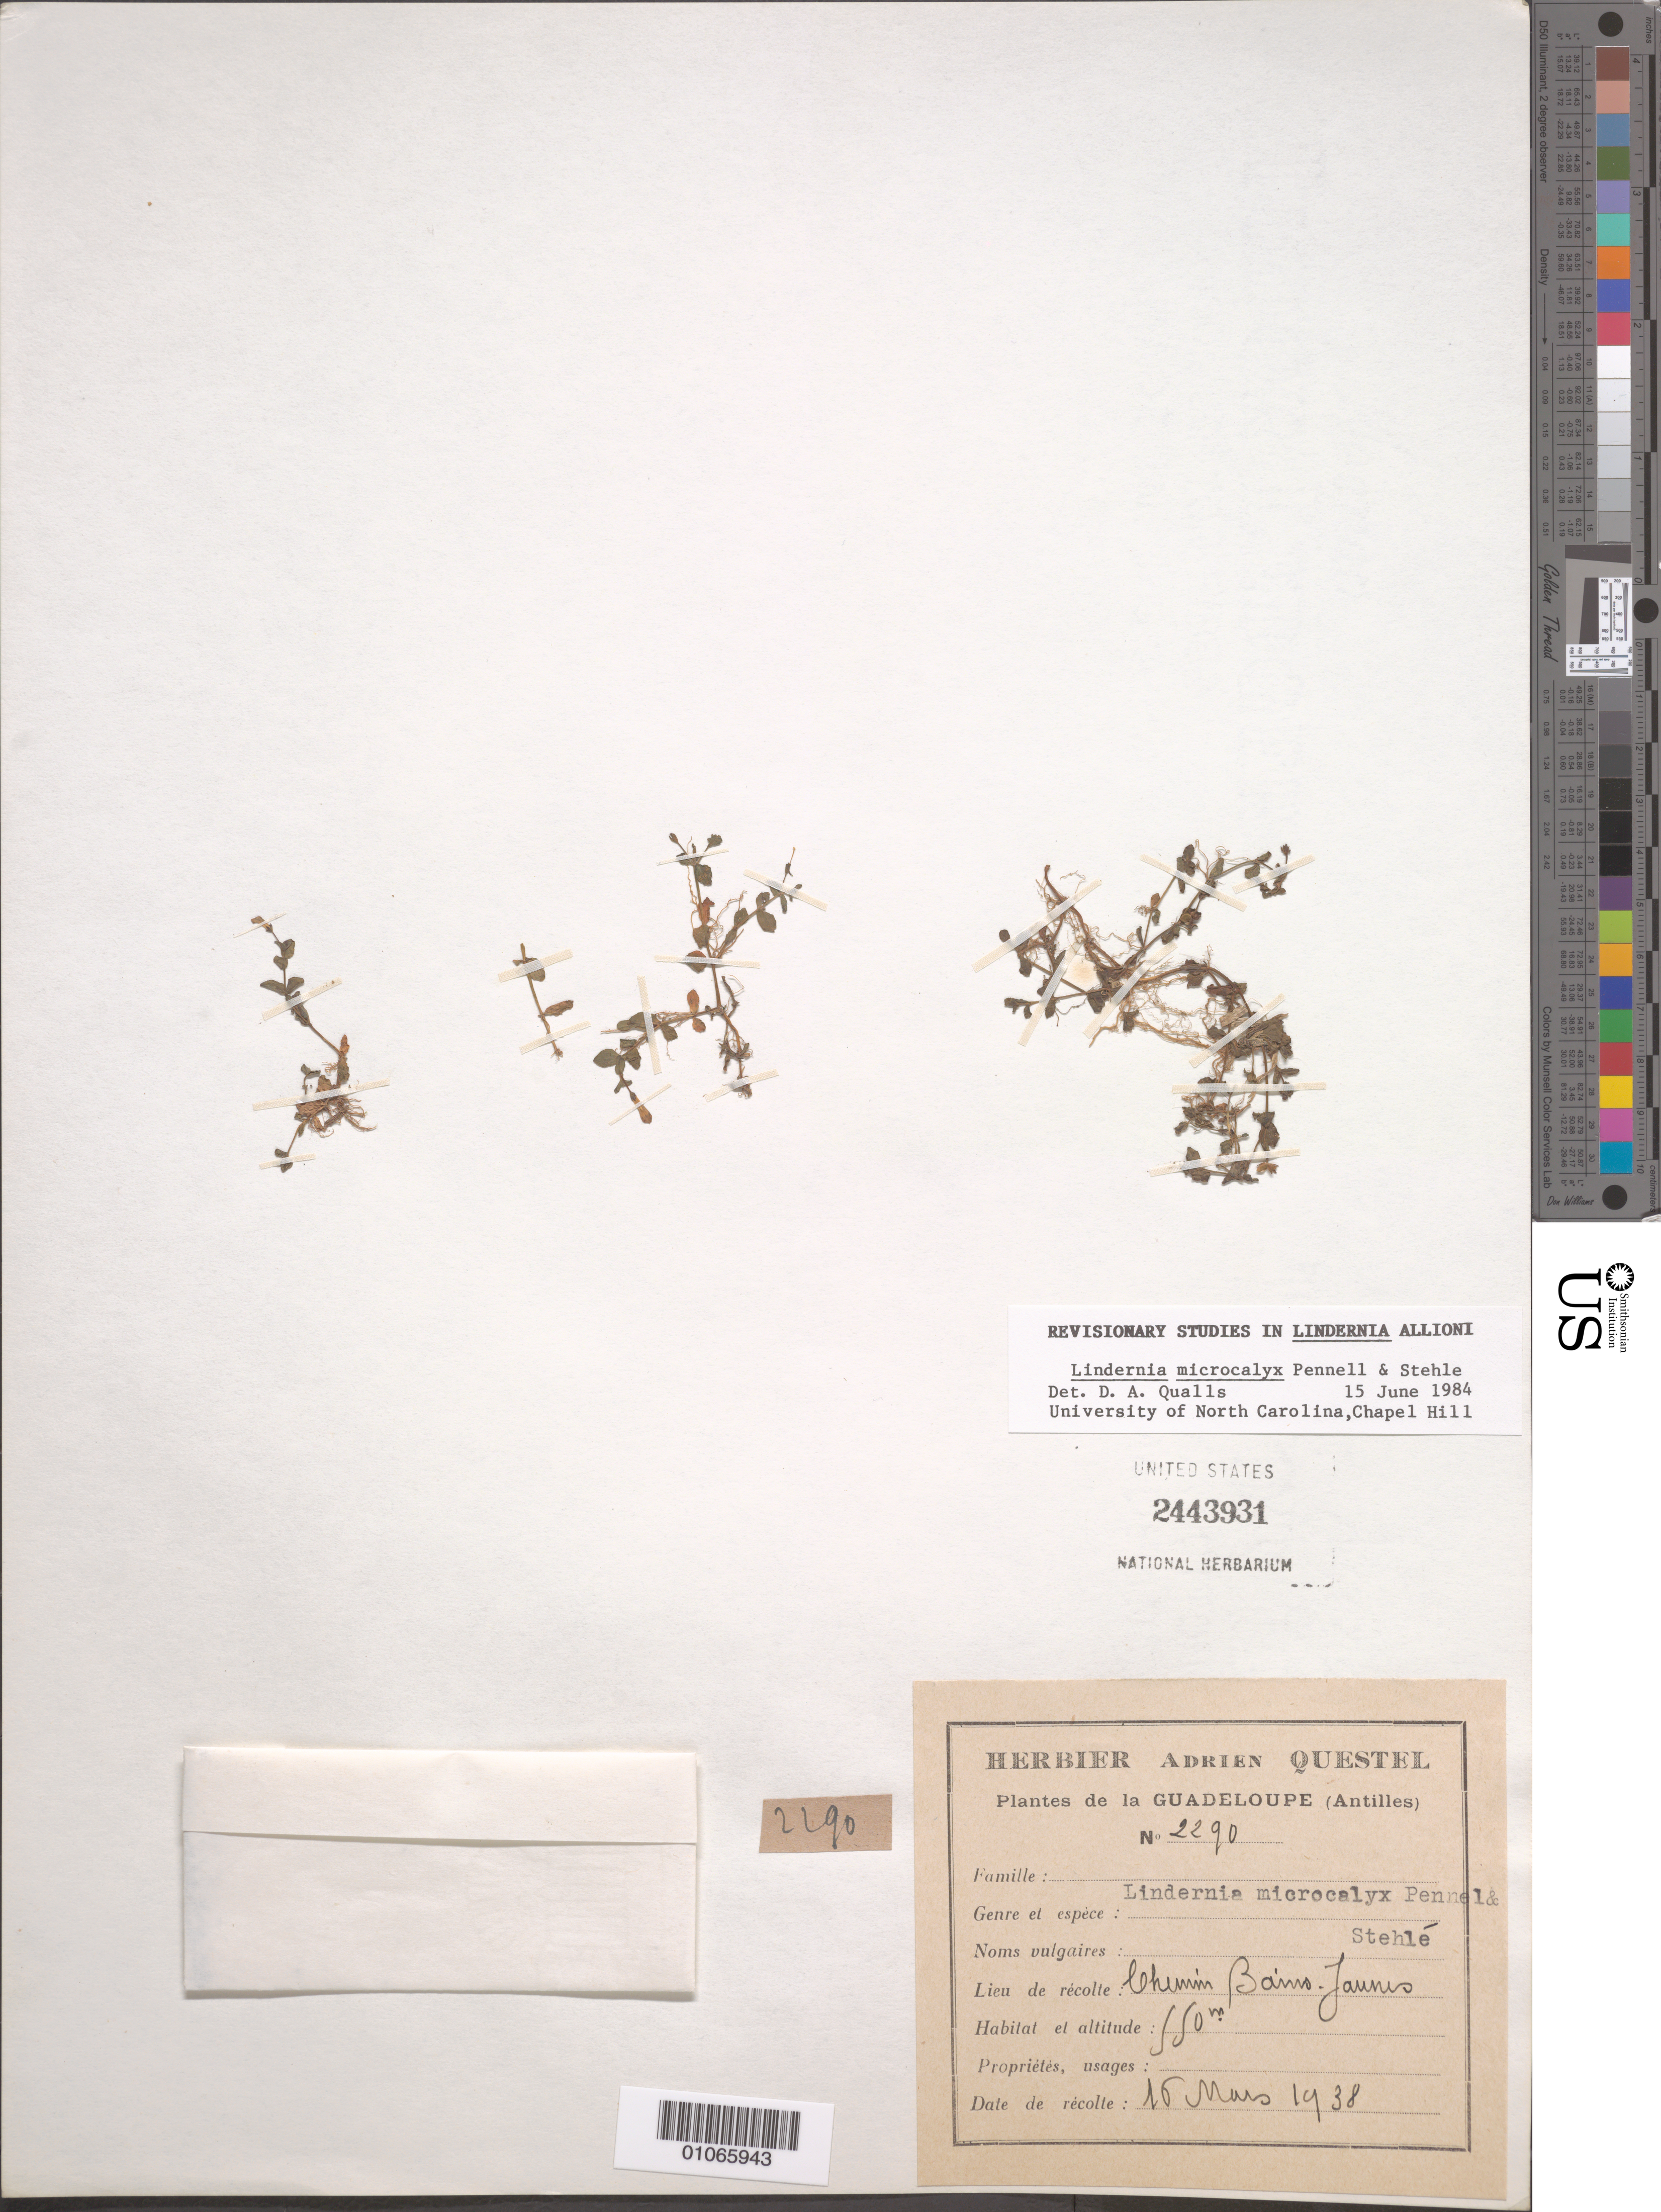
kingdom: Plantae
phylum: Tracheophyta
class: Magnoliopsida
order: Lamiales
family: Linderniaceae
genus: Lindernia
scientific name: Lindernia rotundifolia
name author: (L.) Alston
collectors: A. Questel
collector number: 2290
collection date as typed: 16 Mar 1938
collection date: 1938-03-16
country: Guadeloupe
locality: Bans-Jaunes road.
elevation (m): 550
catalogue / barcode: US 2443931